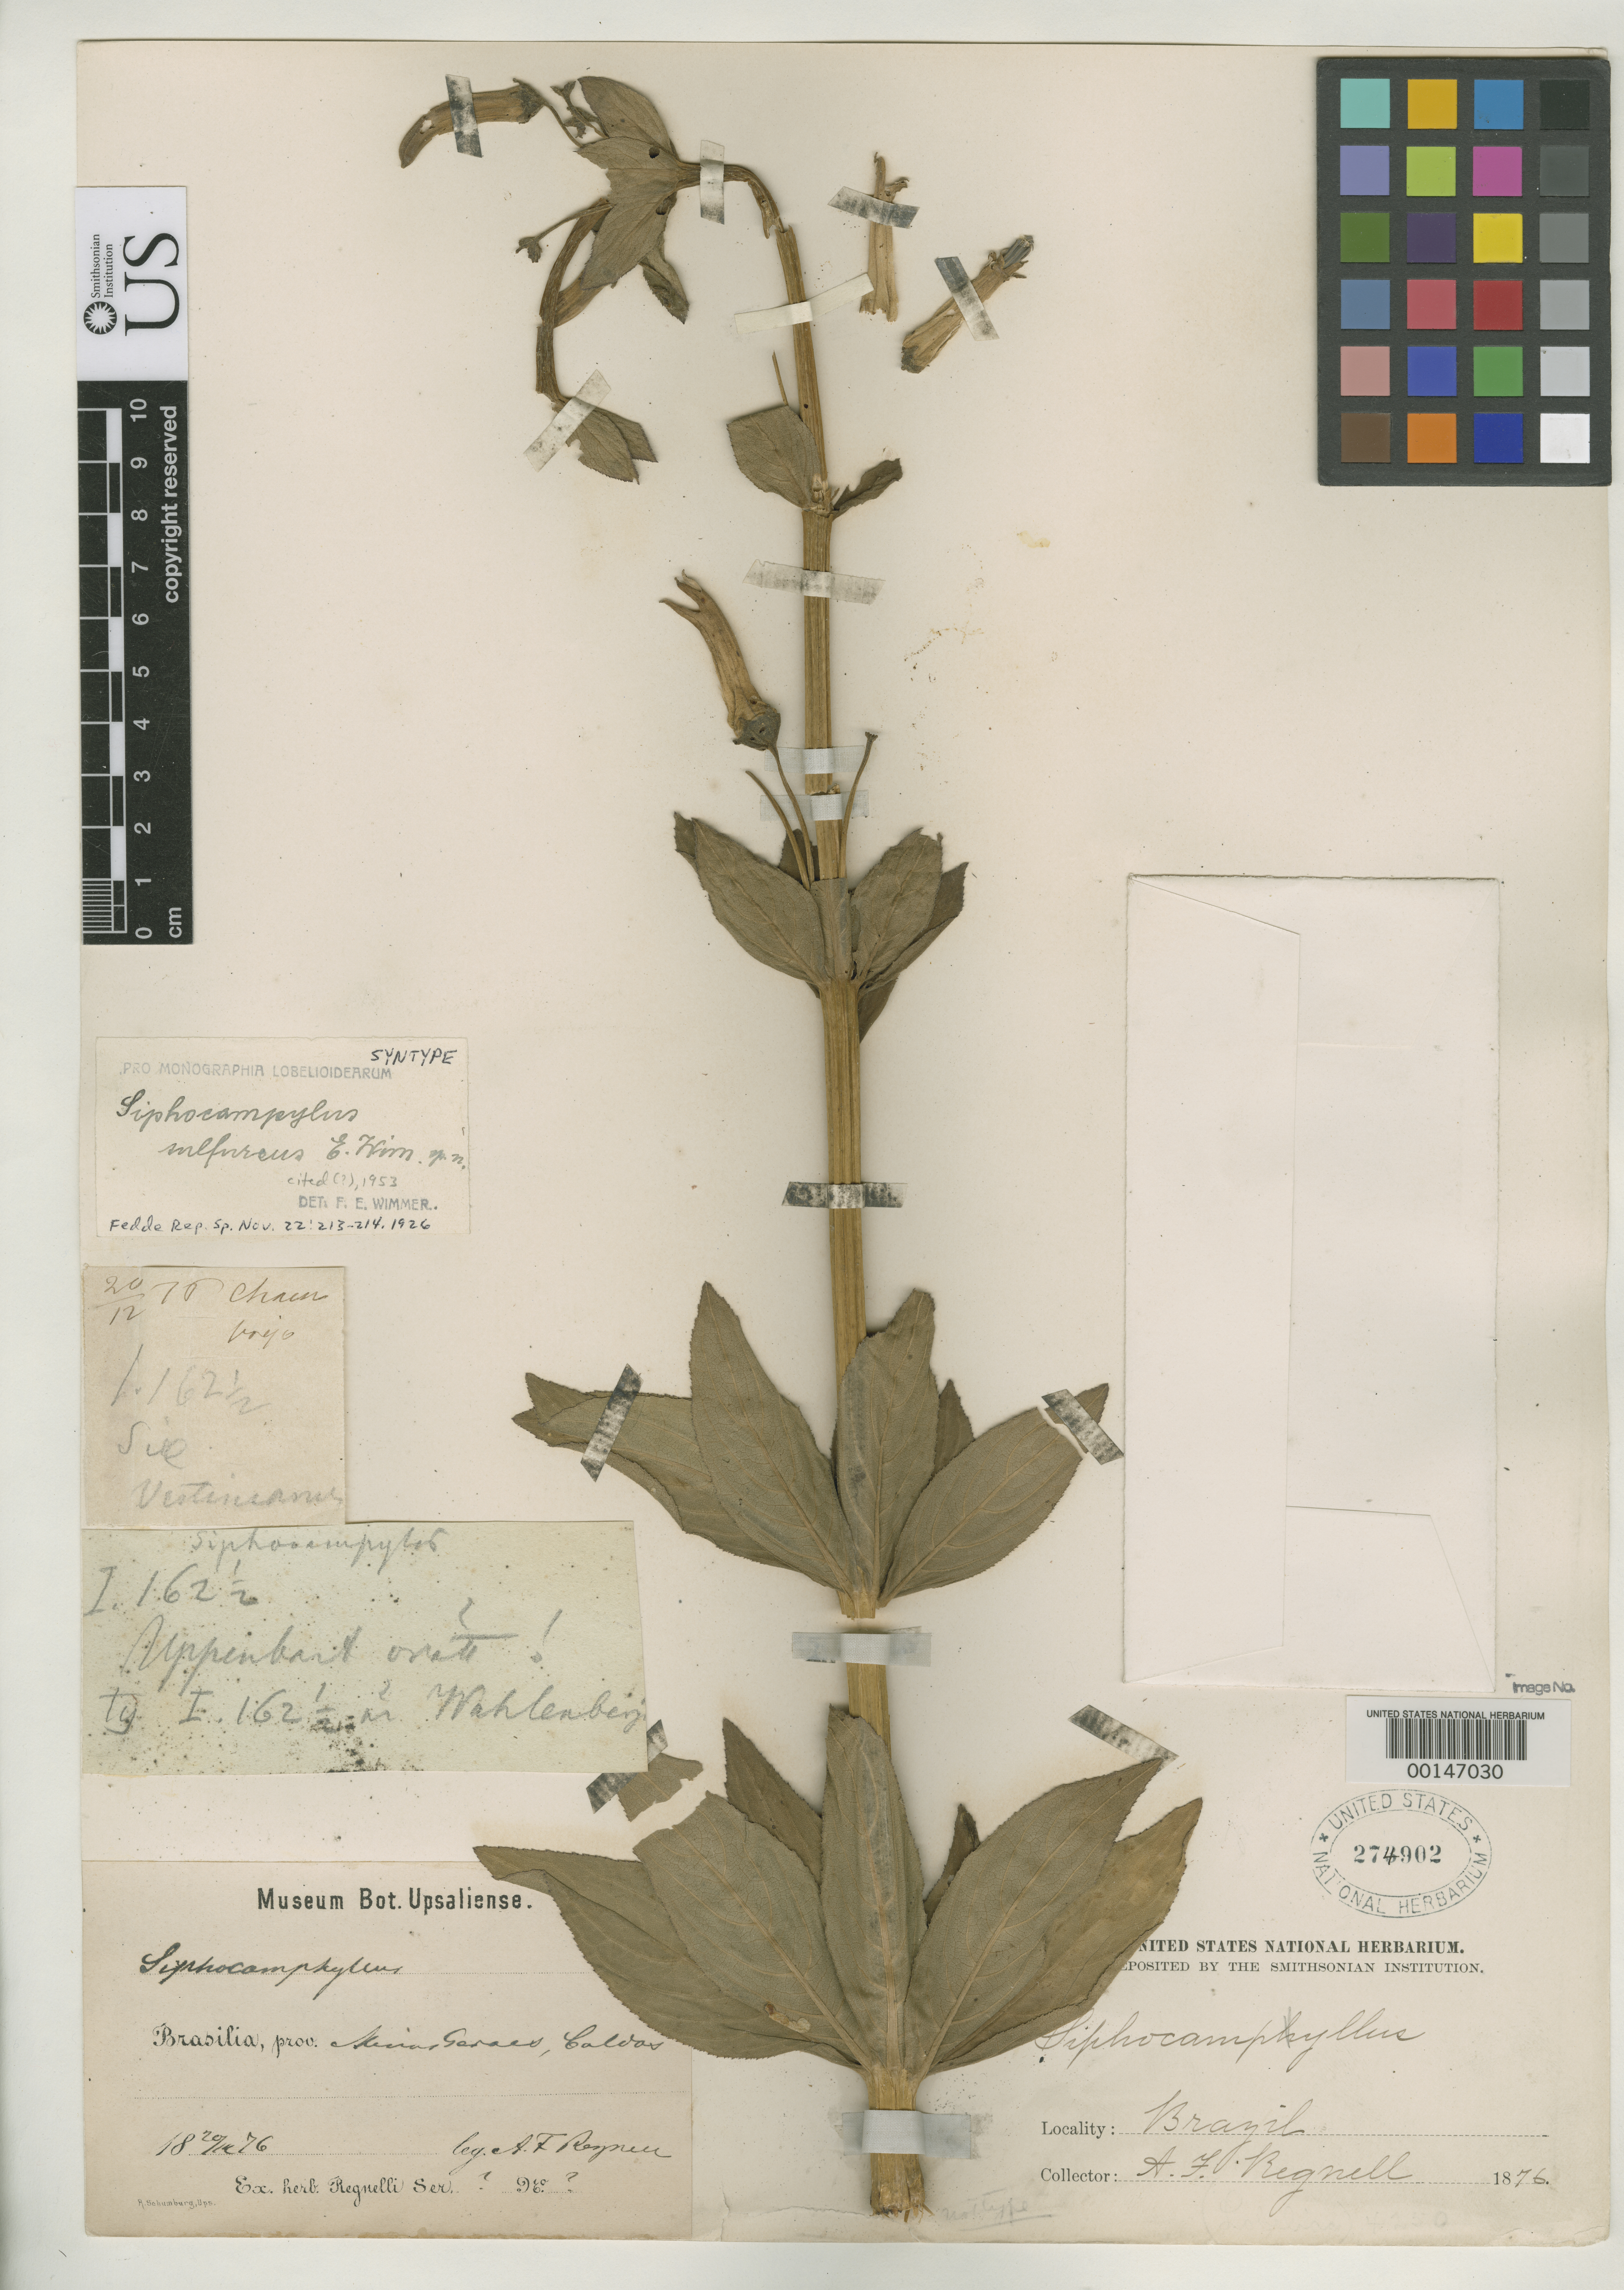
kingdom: Plantae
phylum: Tracheophyta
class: Magnoliopsida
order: Asterales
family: Campanulaceae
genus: Siphocampylus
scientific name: Siphocampylus sulfureus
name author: E. Wimm.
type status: Syntype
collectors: A. F. Regnell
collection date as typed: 20 Dec 1876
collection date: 1876-12-20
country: Brazil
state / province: Minas Gerais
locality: Caldas.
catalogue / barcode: US 274902